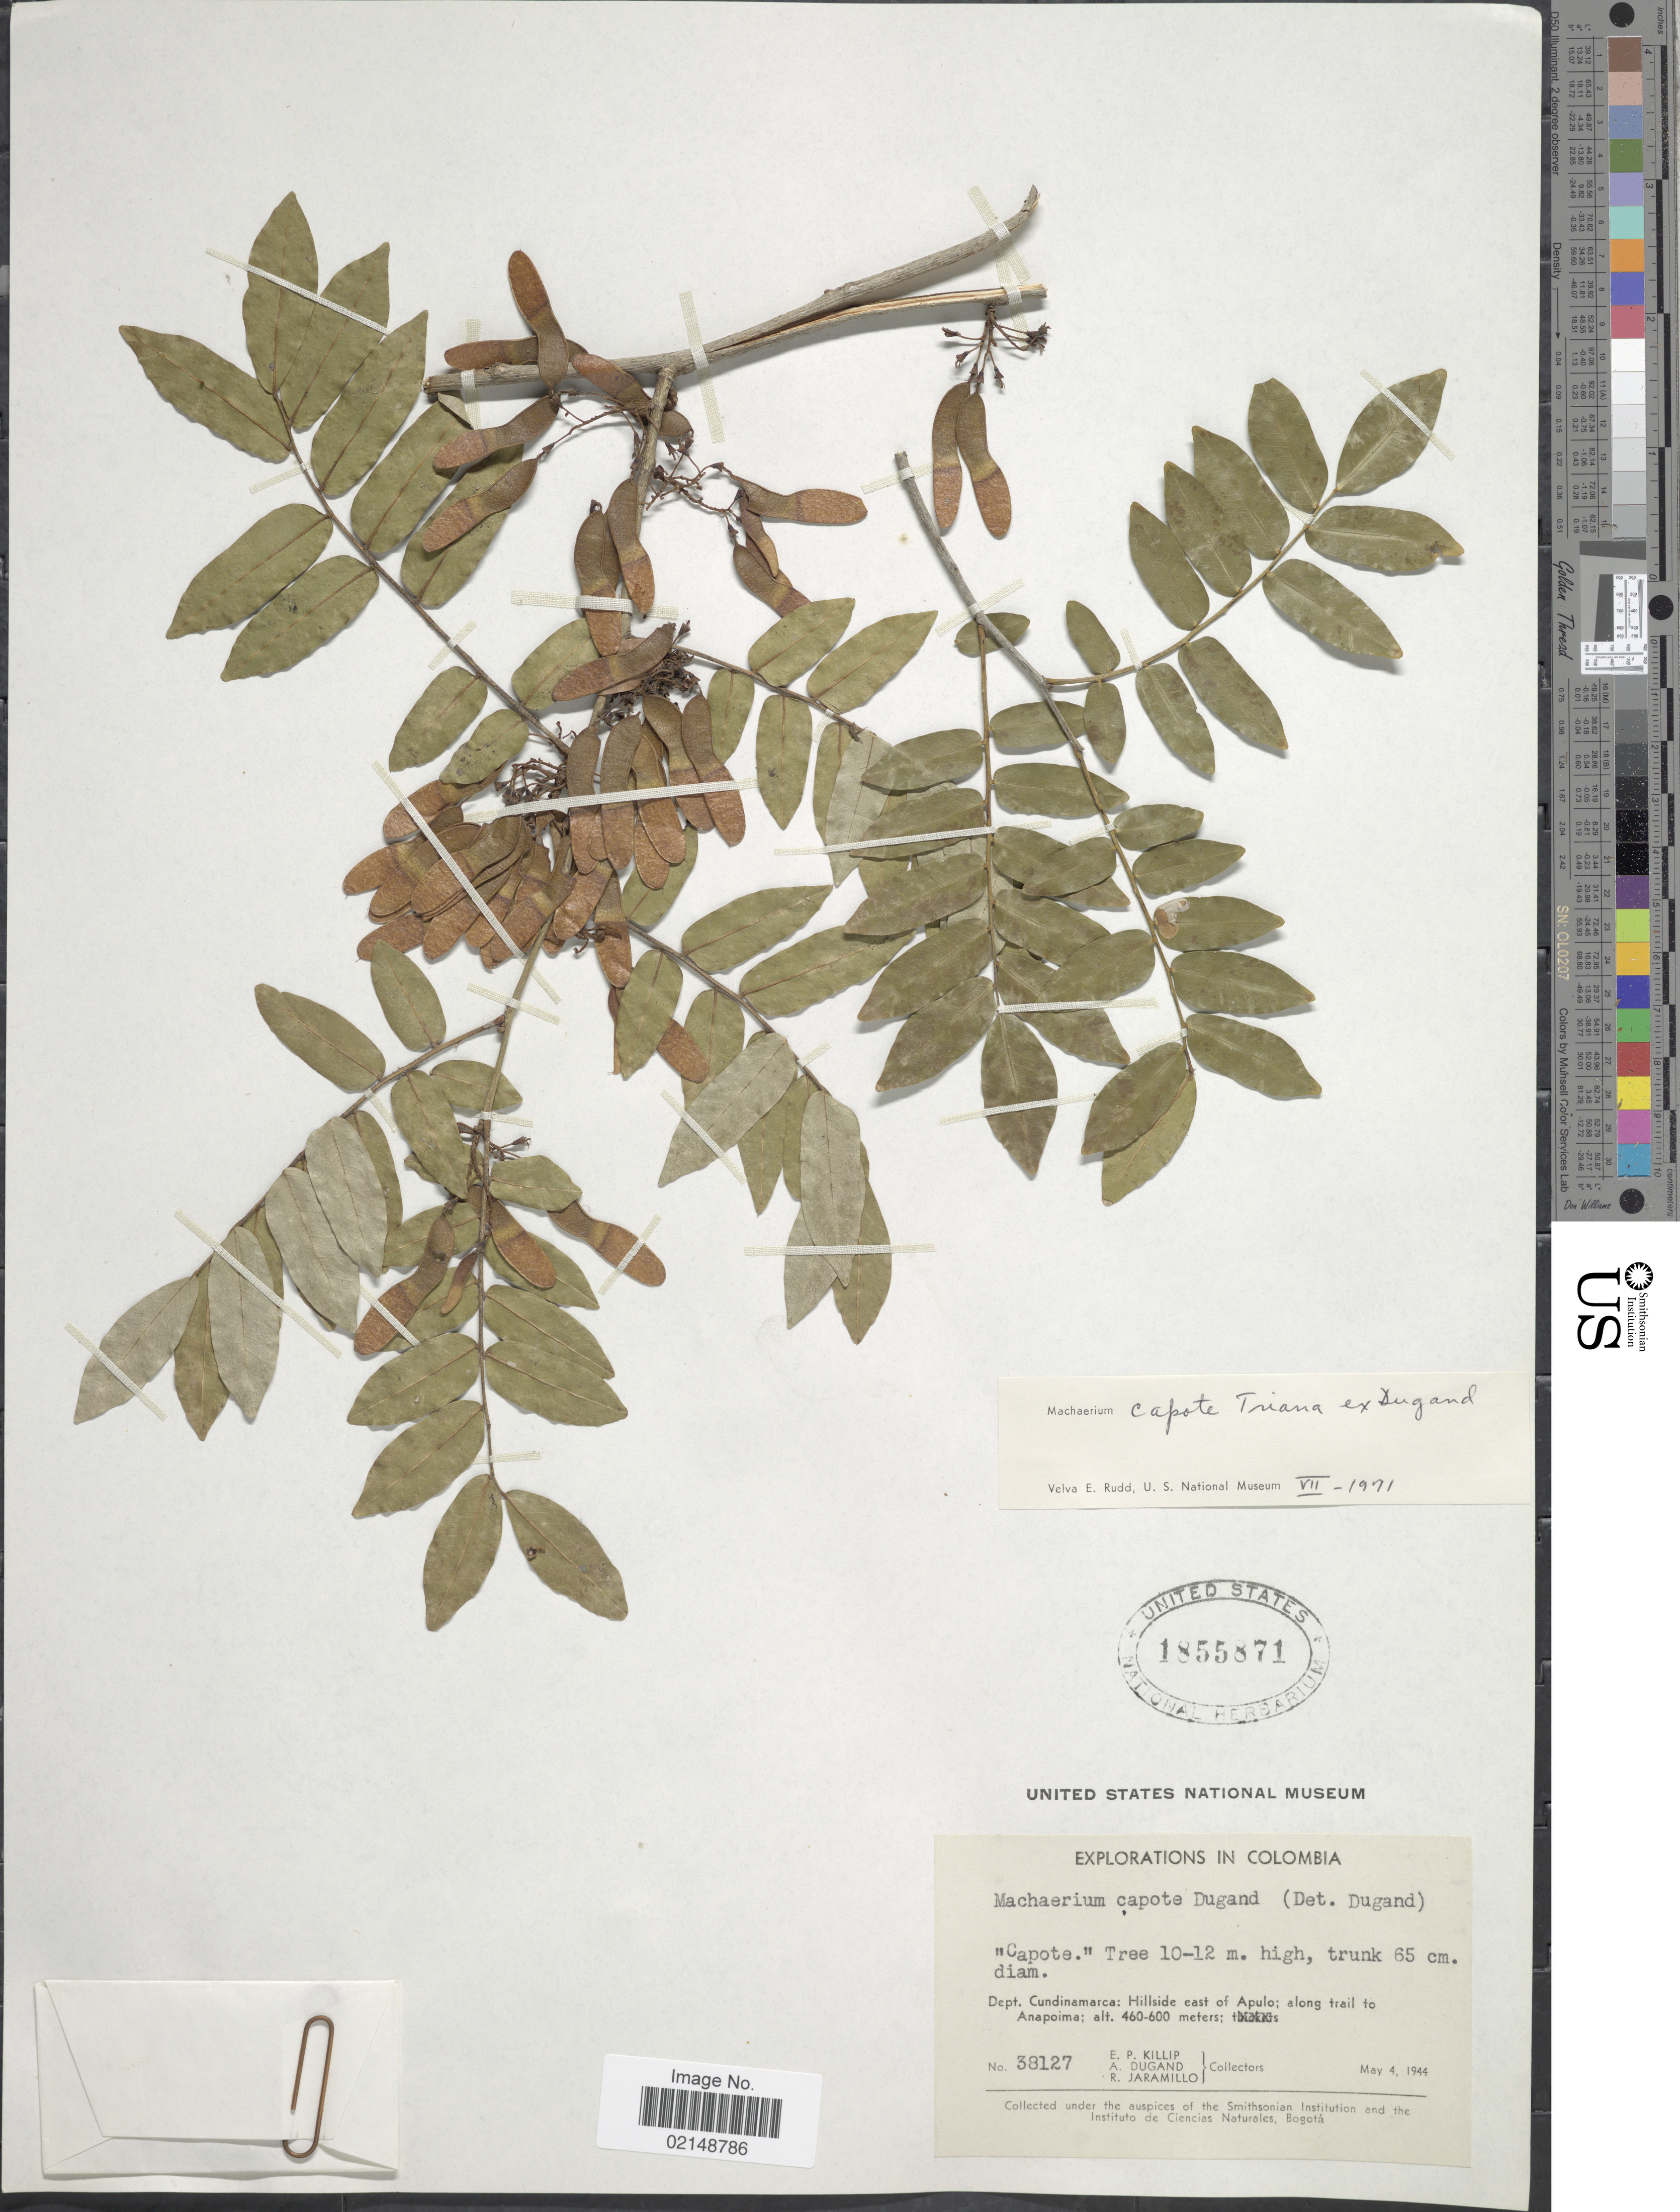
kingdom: Plantae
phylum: Tracheophyta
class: Magnoliopsida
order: Fabales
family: Fabaceae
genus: Machaerium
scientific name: Machaerium capote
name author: Triana ex Dugand G.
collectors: E. P. Killip, A. Dugand & R. Jaramillo M.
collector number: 38127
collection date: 1944-05-04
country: Colombia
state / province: Cundinamarca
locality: Hillside east of Apulo, along trail to Anapoima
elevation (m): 460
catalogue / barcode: US 1855871